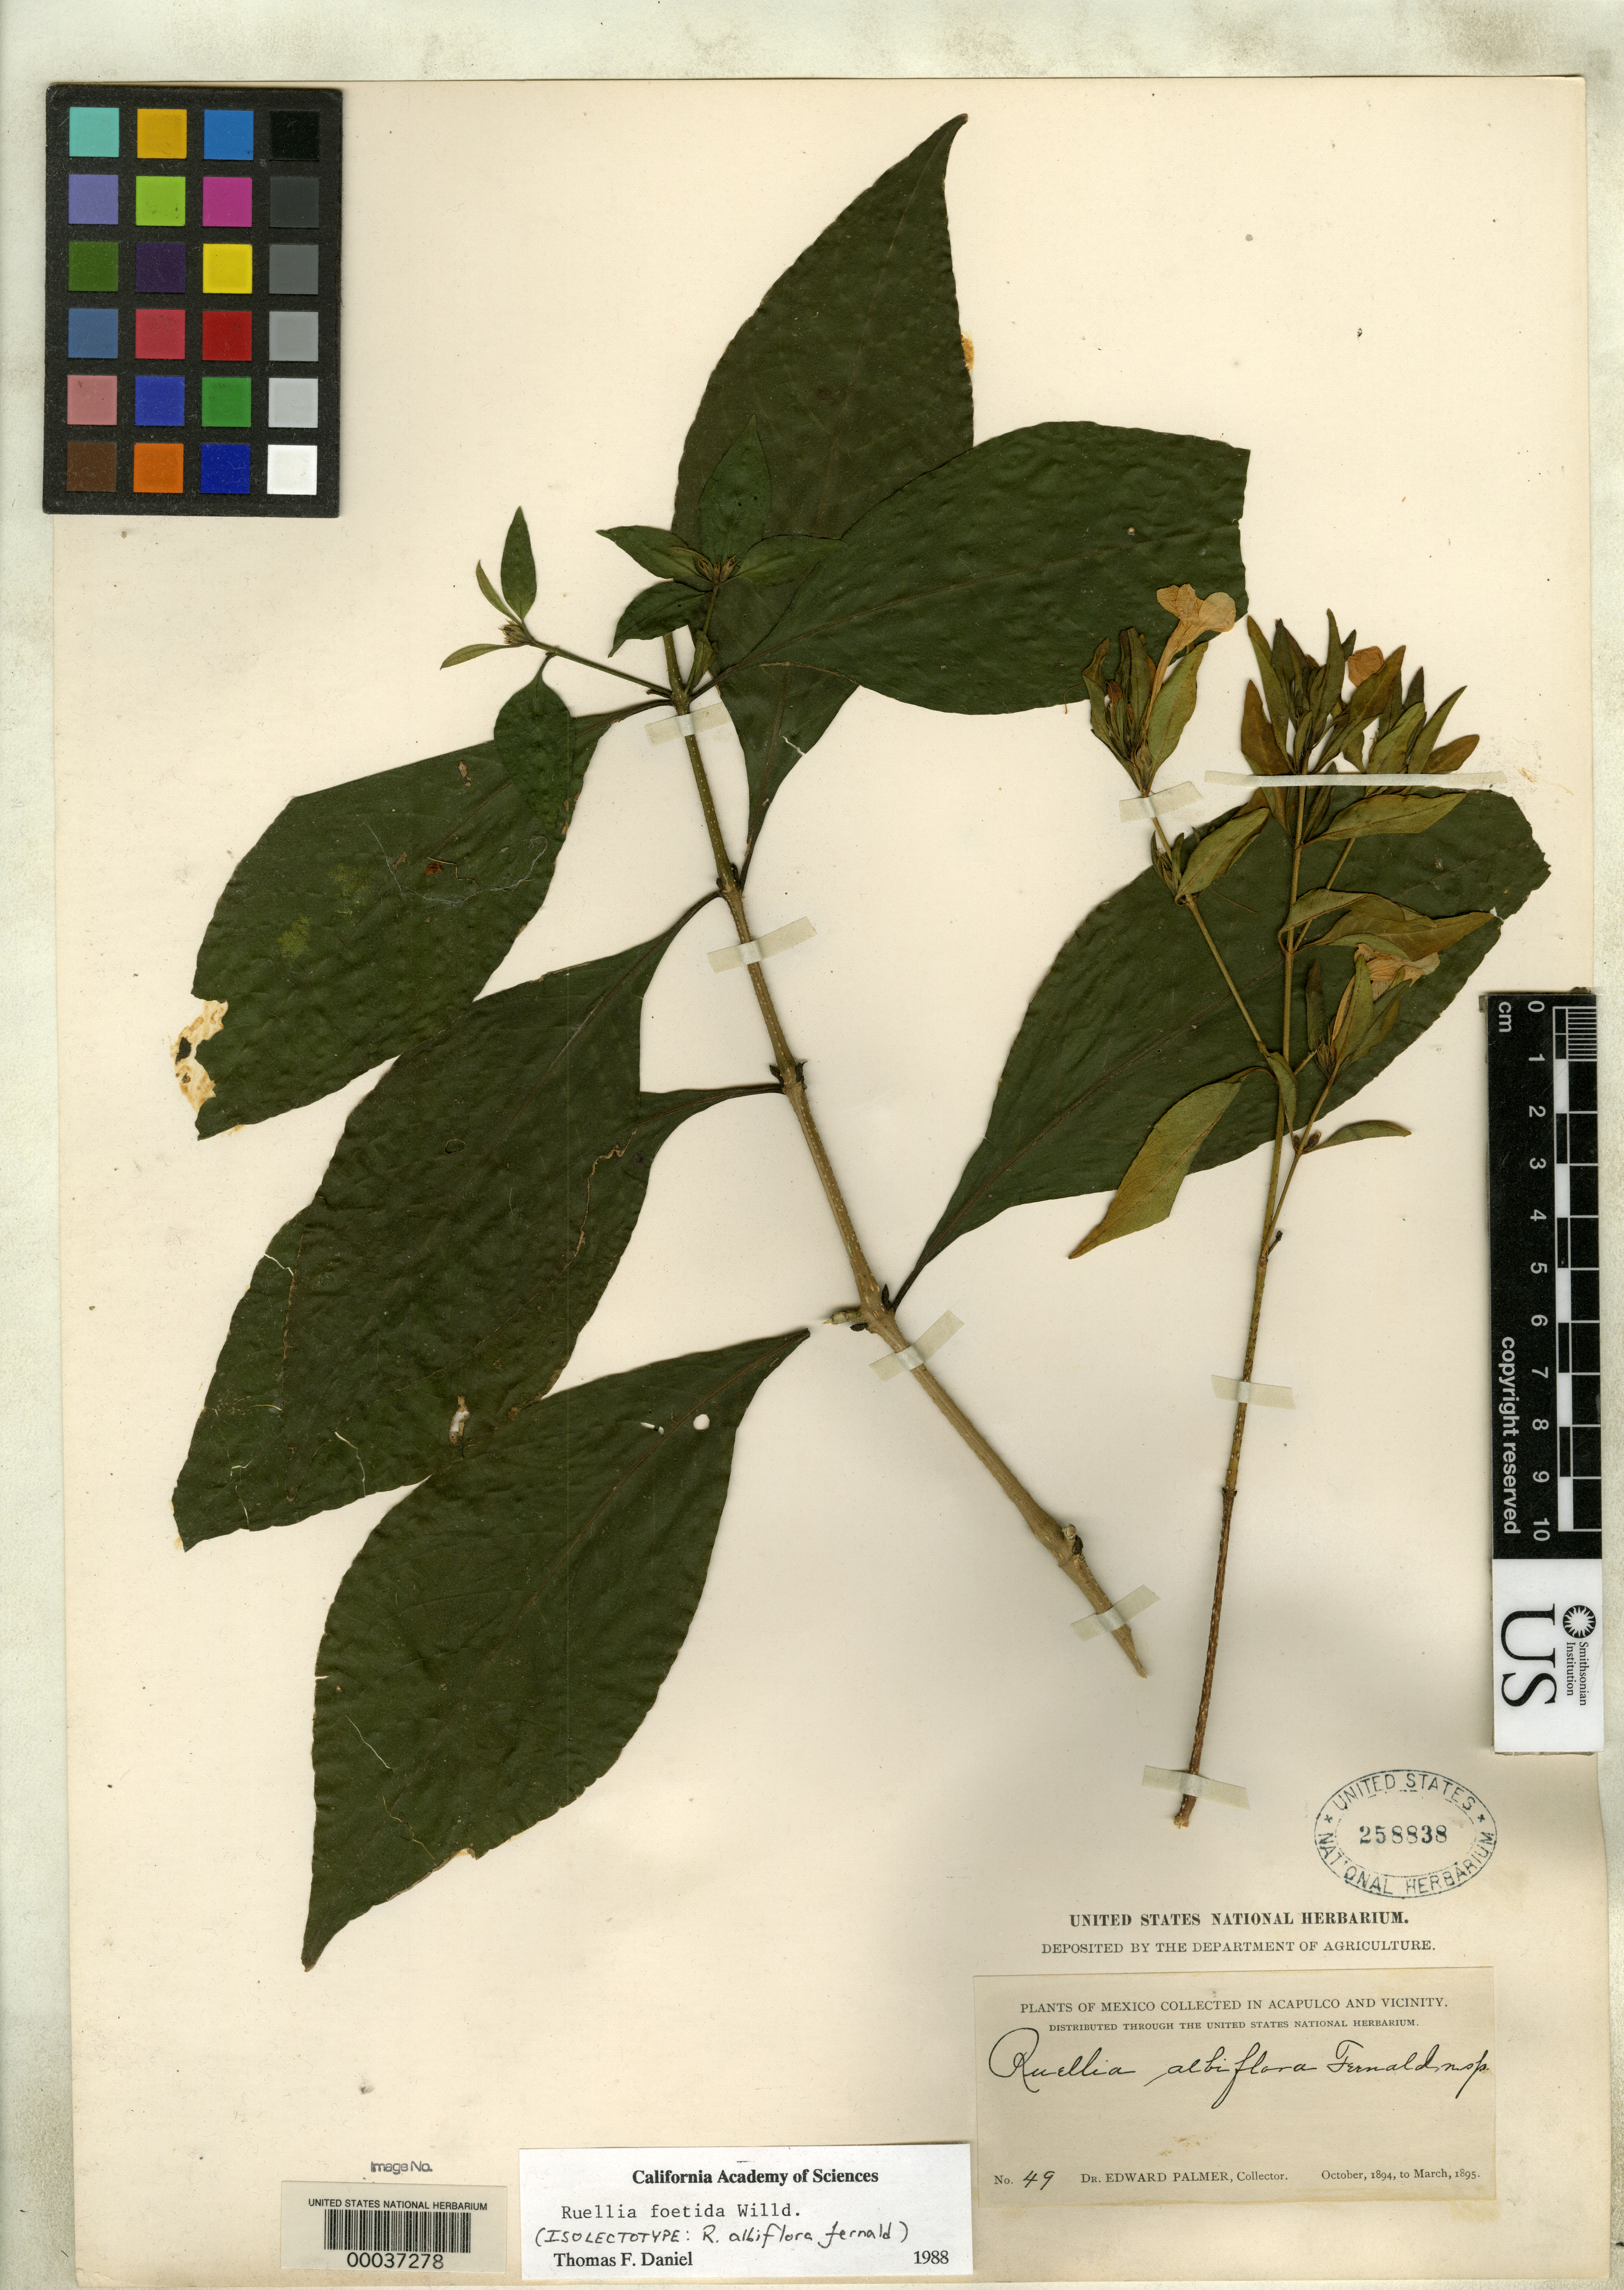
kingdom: Plantae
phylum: Tracheophyta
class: Magnoliopsida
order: Lamiales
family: Acanthaceae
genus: Ruellia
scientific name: Ruellia albiflora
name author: Fernald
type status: Isolectotype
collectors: E. Palmer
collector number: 49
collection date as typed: Nov 1894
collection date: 1894-11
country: Mexico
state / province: Guerrero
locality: Acapulco.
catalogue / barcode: US 258838